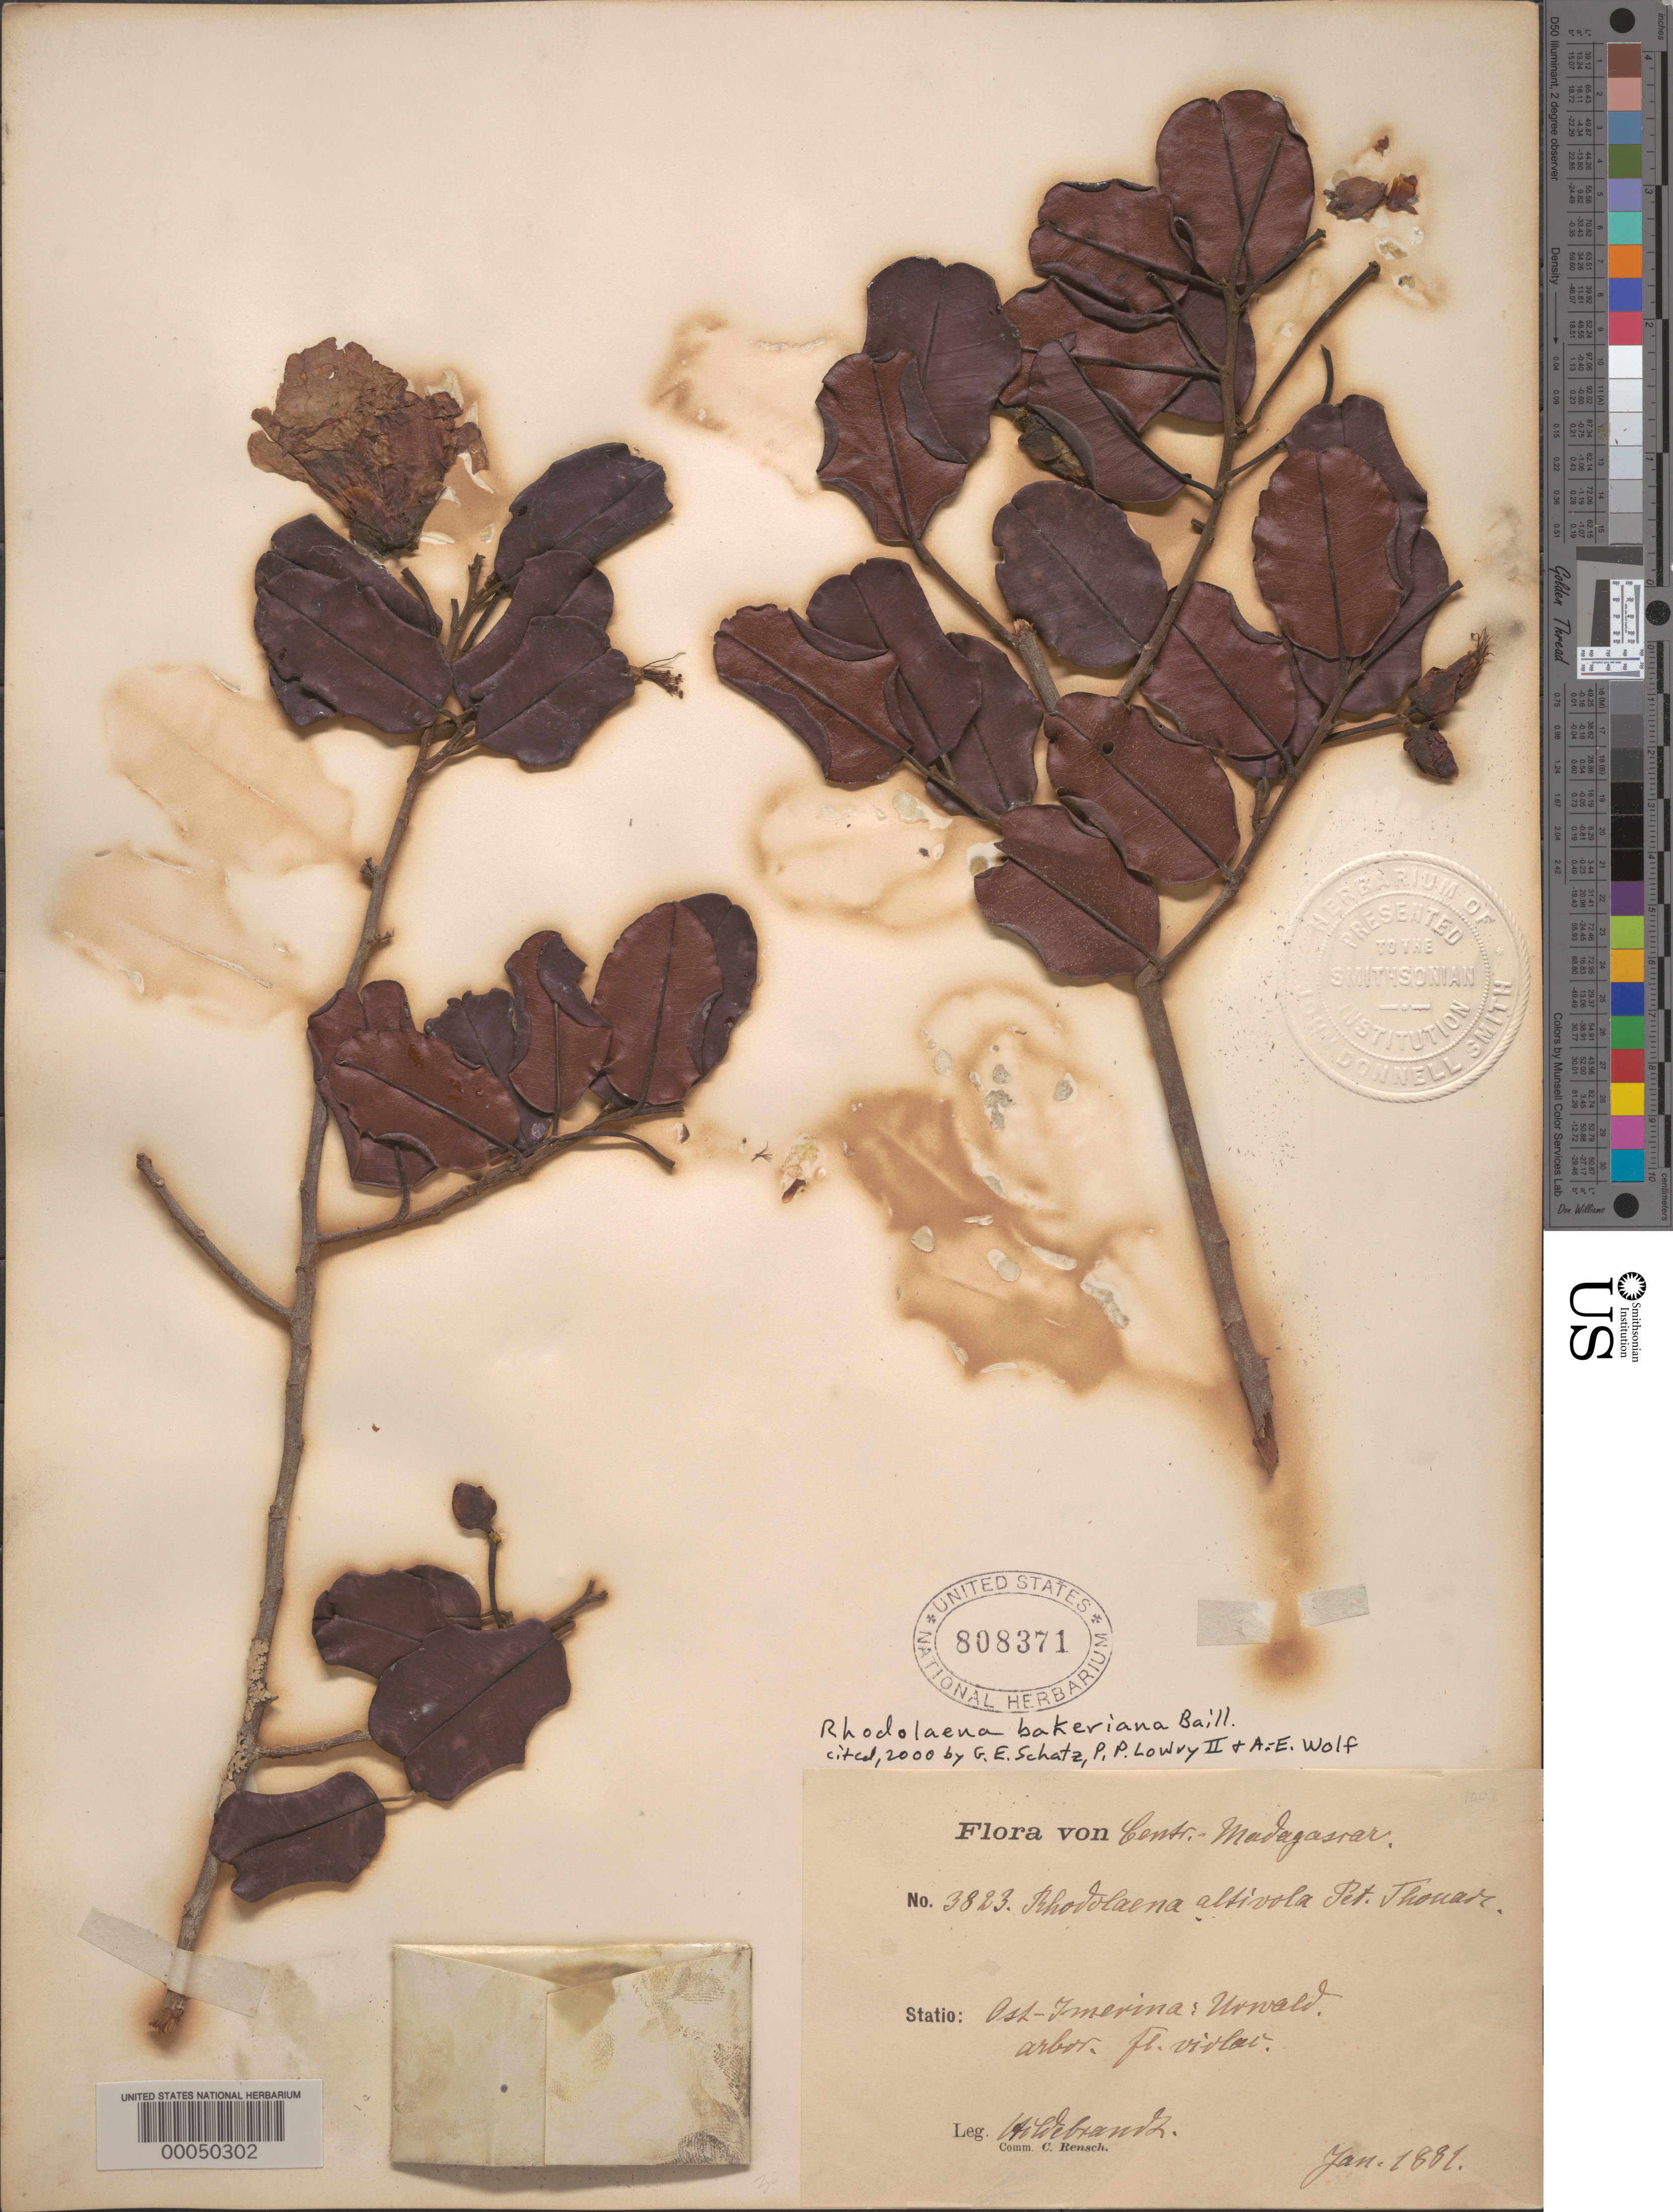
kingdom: Plantae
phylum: Tracheophyta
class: Magnoliopsida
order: Malvales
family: Sarcolaenaceae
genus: Rhodolaena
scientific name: Rhodolaena bakeriana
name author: Baill.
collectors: J. Hildebrandt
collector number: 3823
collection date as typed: Jan 1881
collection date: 1881-01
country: Madagascar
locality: Ost-Imerina; Urwald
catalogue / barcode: US 808371